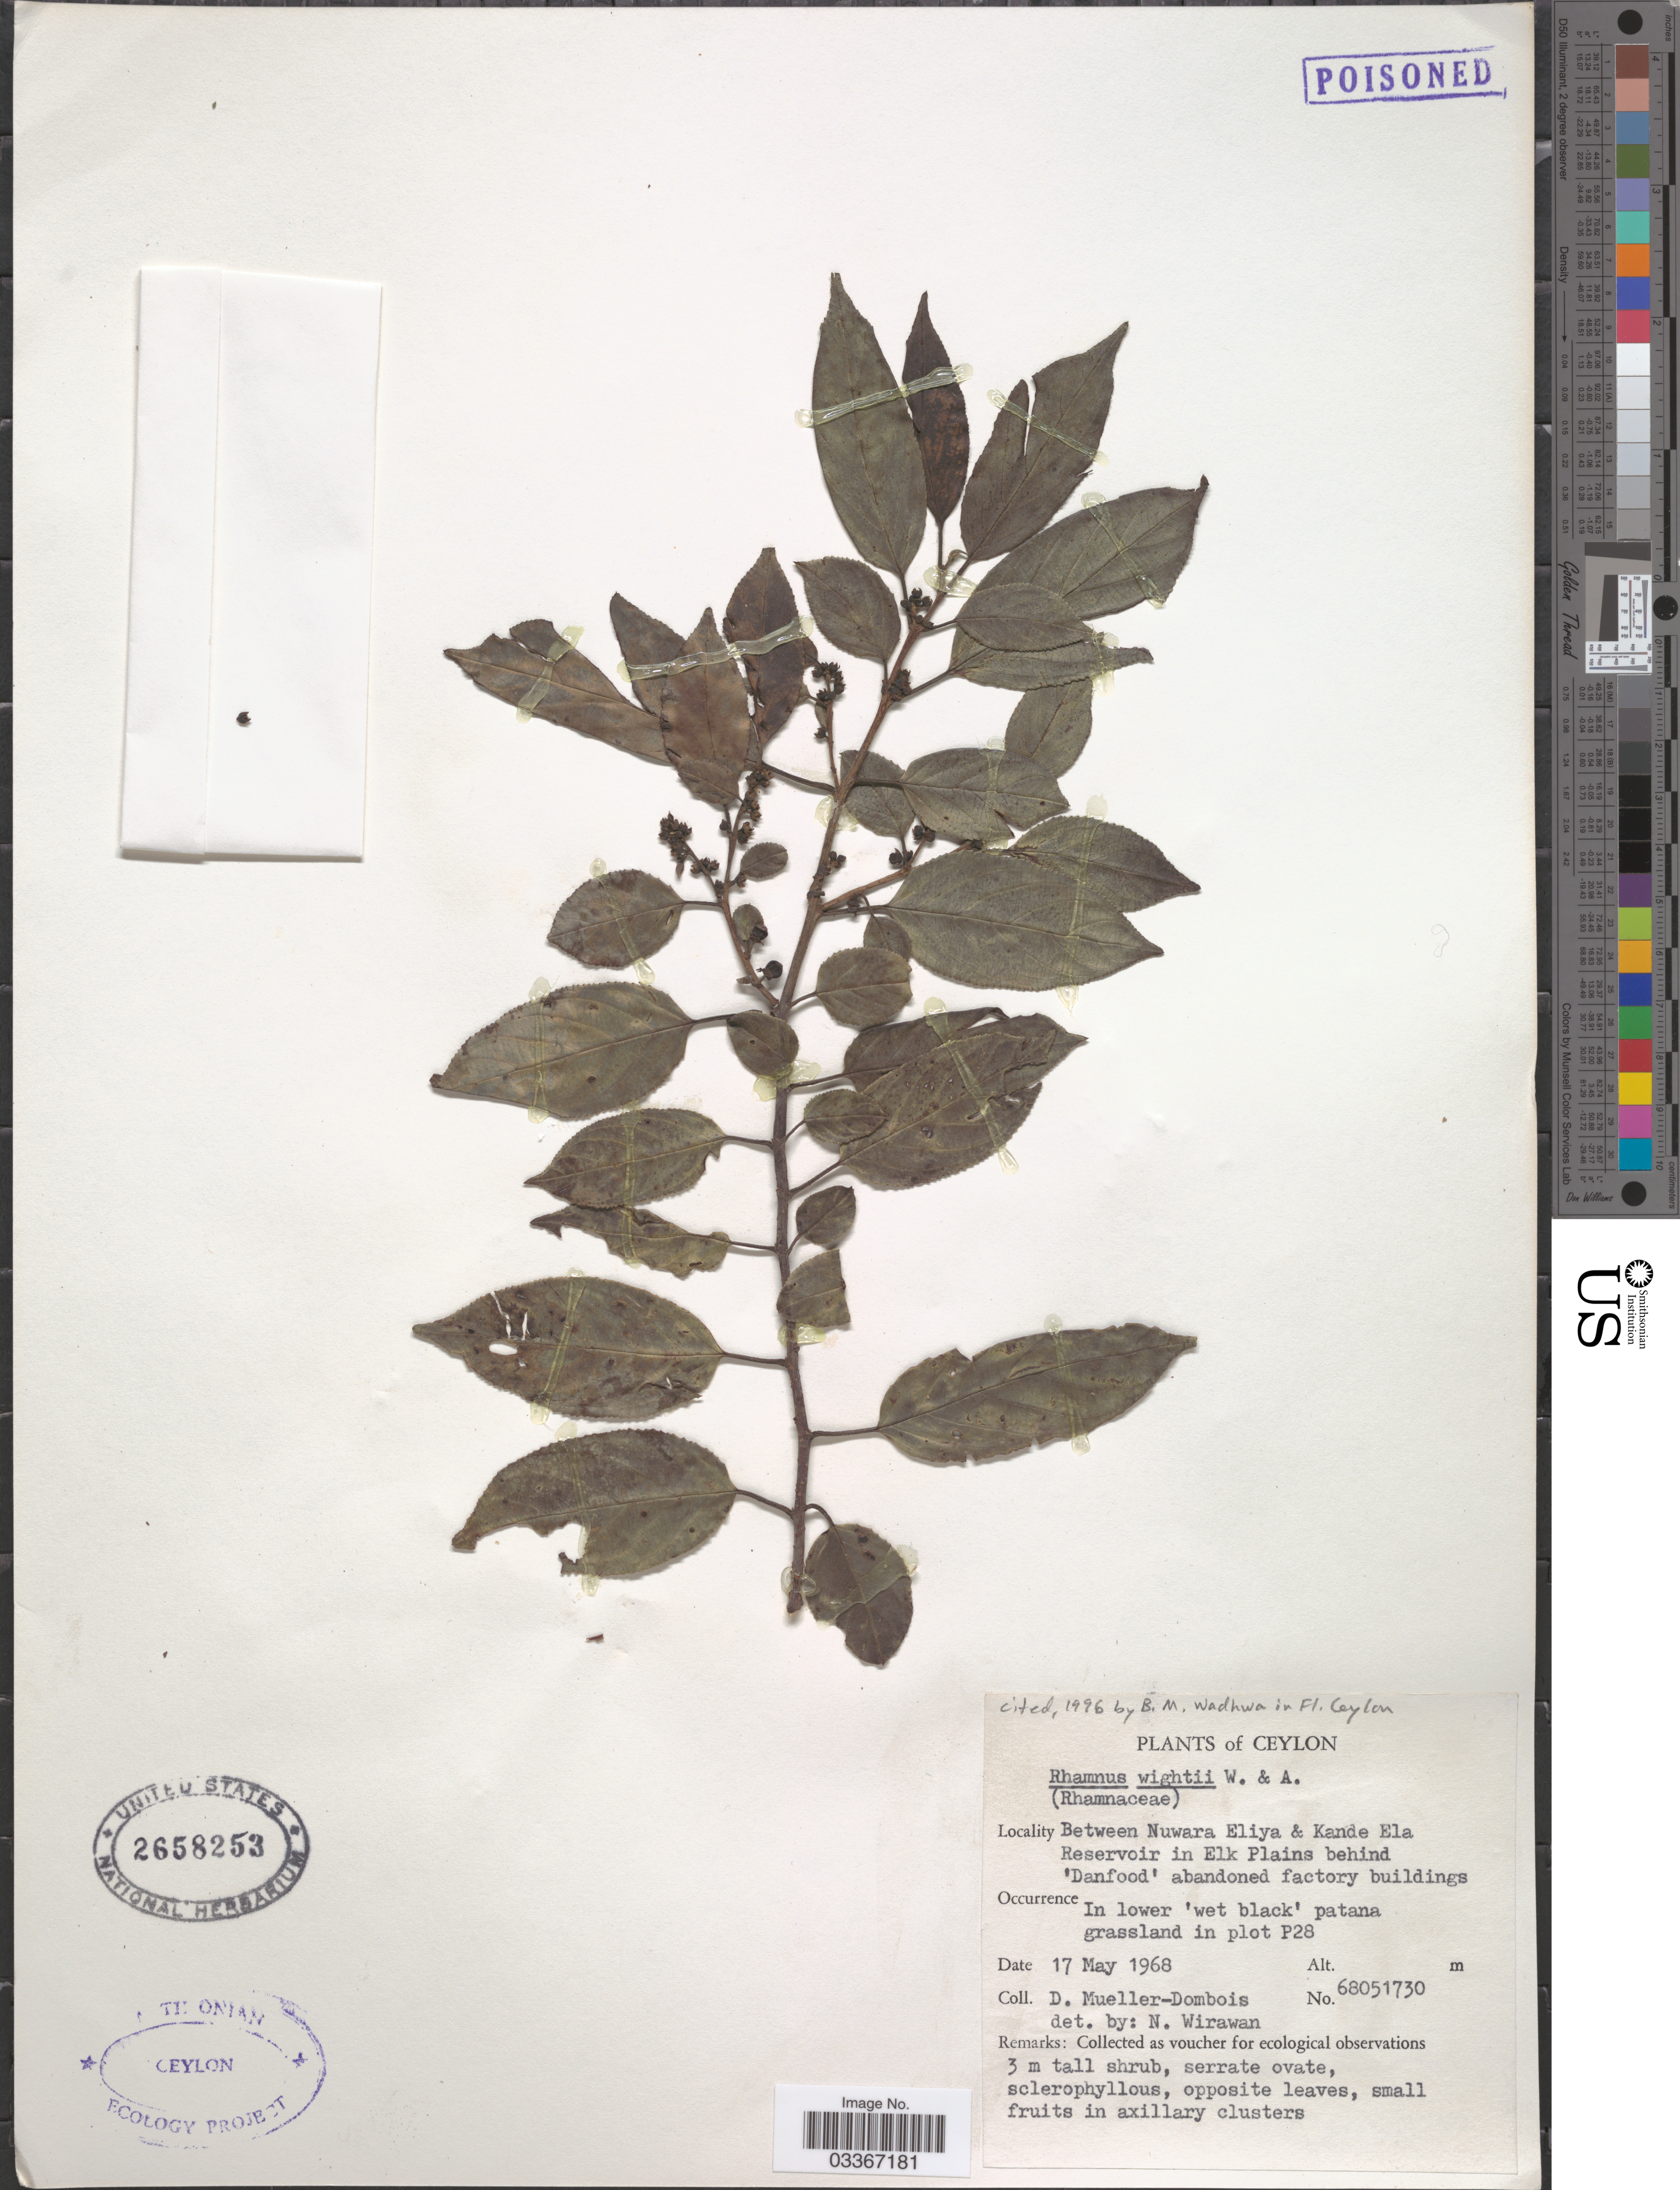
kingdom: Plantae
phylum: Tracheophyta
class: Magnoliopsida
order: Rosales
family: Rhamnaceae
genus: Rhamnus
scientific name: Rhamnus wightii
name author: Wight & Arn.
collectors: D. Mueller-Dombois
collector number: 68051730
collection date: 1968-05-17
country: Sri Lanka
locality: Ceylon. Between Nuwara Eliya & Kande Ela Reservoir in Elk Plains behind 'Danfood' abandoned factory buildings. In lower 'wet black' patana grassland in plot P28.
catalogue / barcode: US 2658253